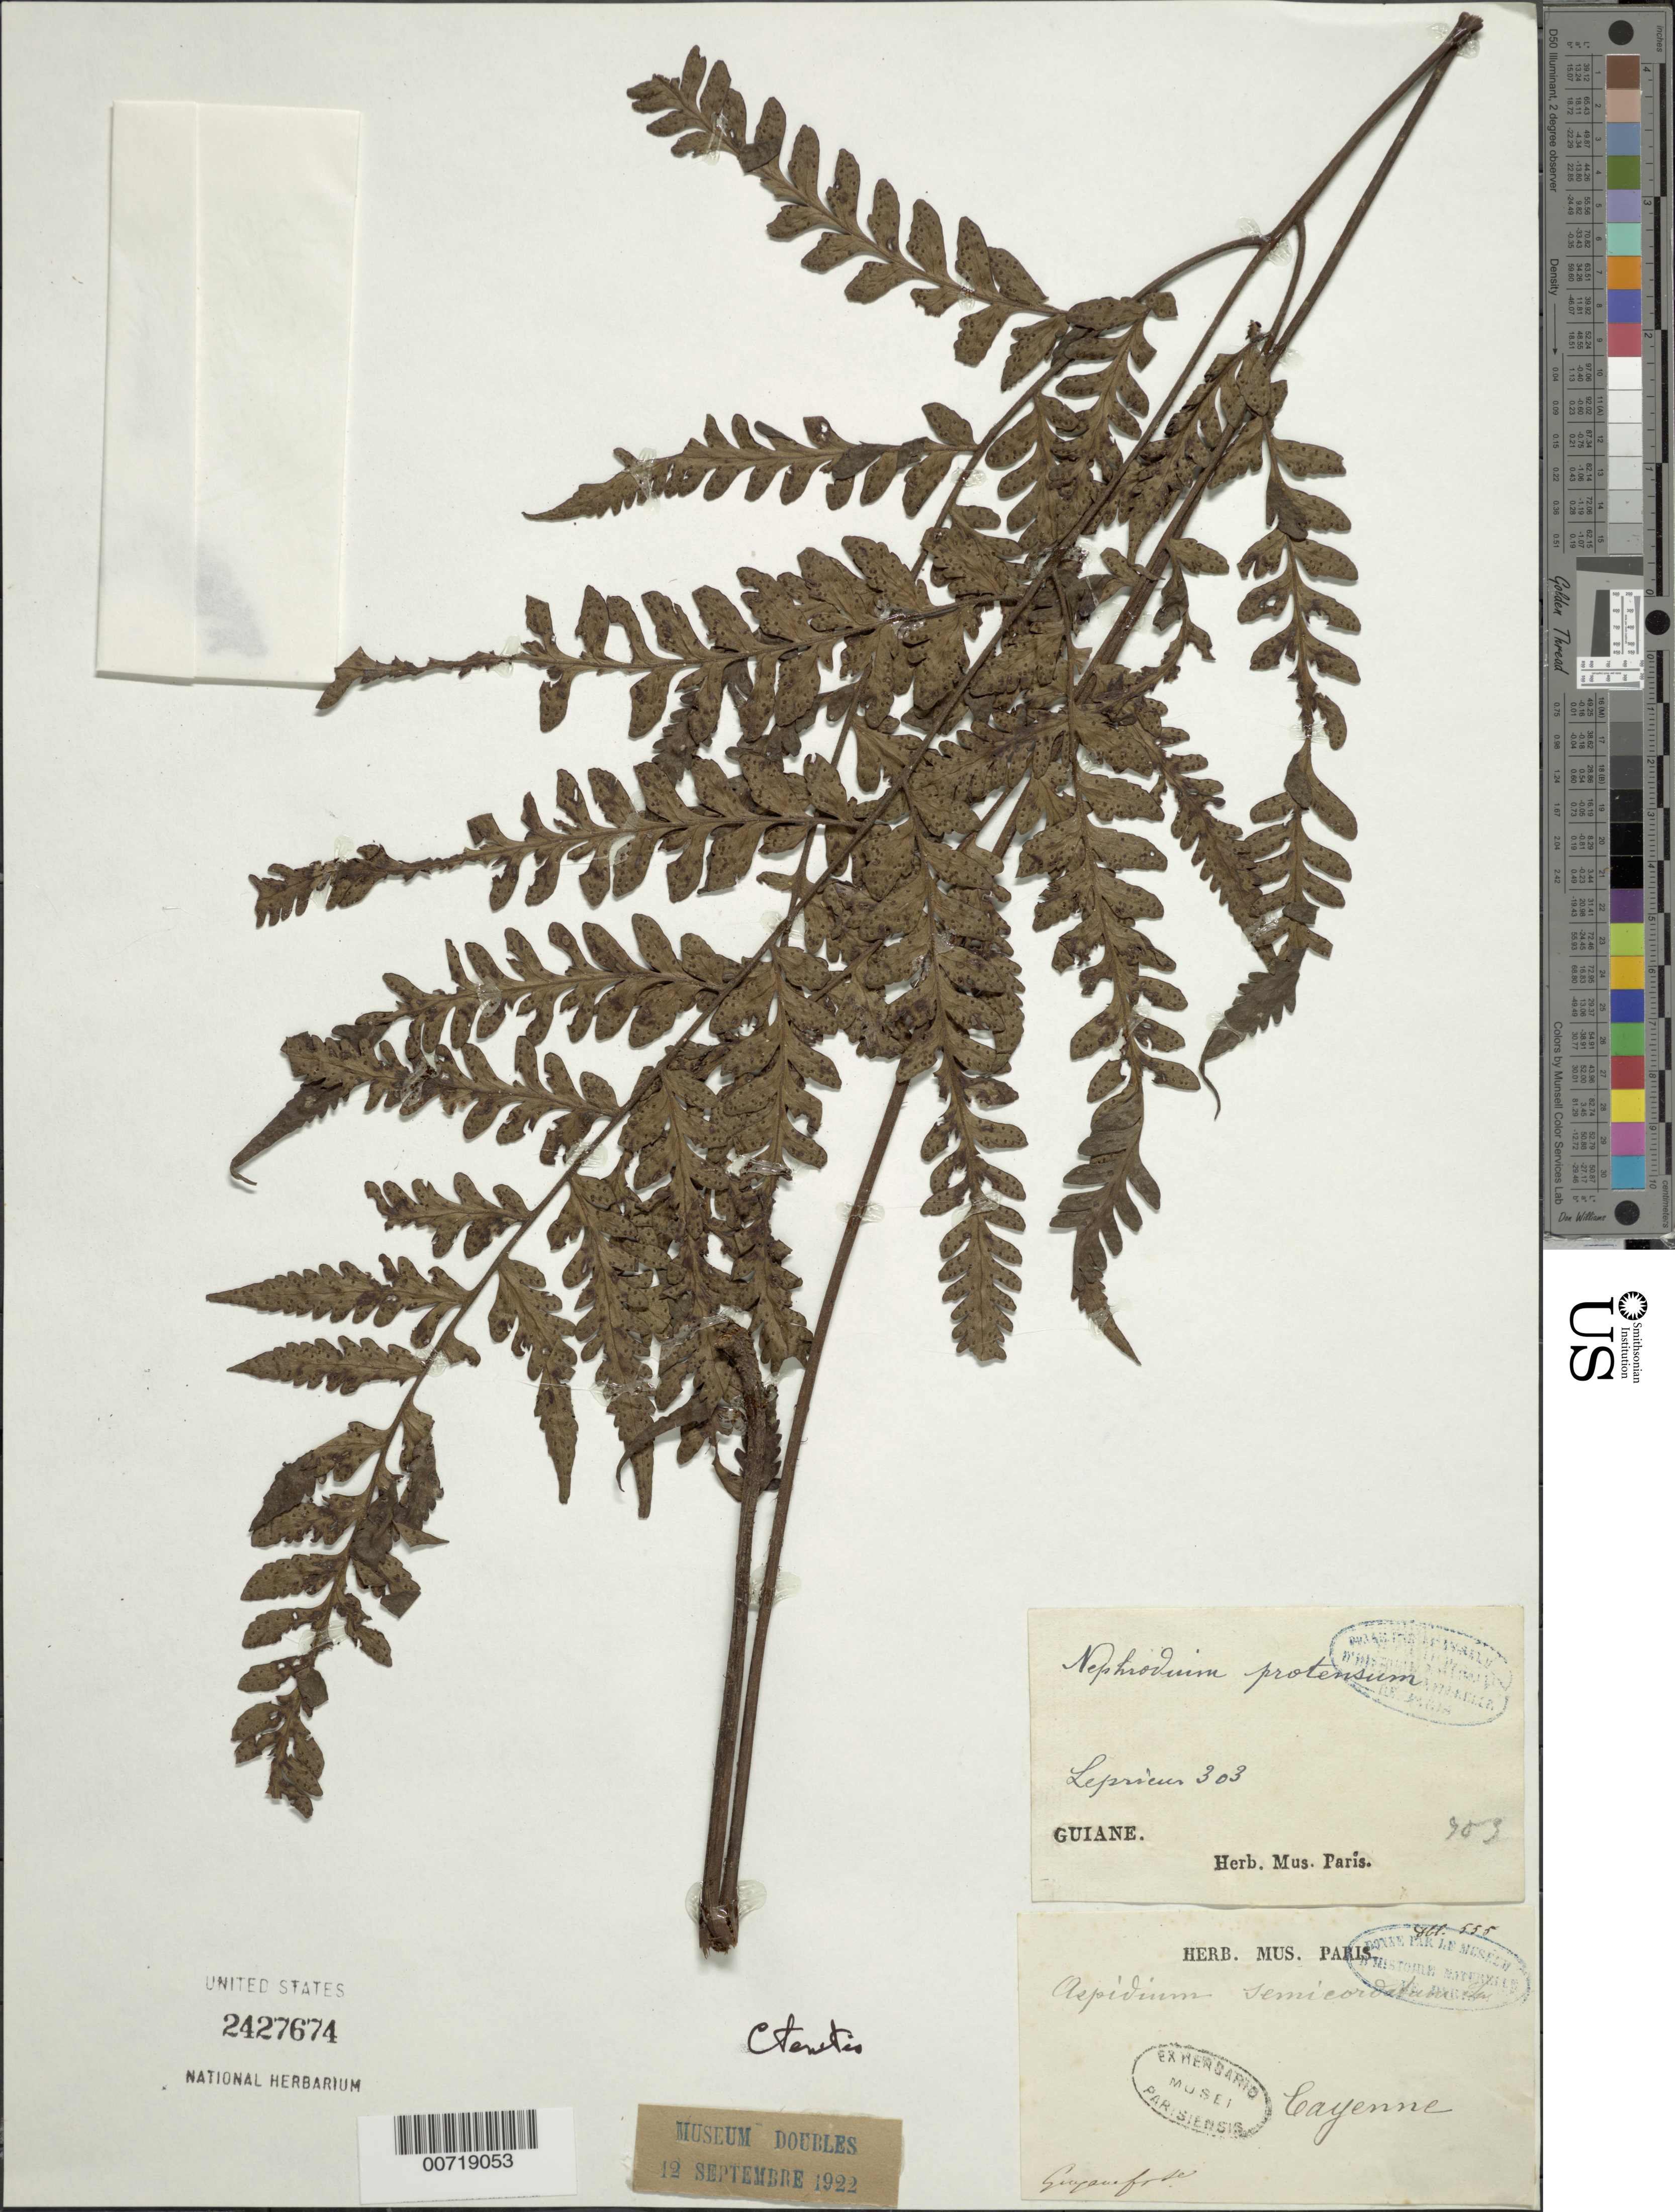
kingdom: Plantae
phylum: Tracheophyta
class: Polypodiopsida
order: Polypodiales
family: Tectariaceae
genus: Triplophyllum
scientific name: Triplophyllum funestum var. funestum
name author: (Kunze) Holttum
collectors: F. M. R. Leprieur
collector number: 303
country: French Guiana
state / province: Cayenne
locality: Cayenne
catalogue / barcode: US 2427674